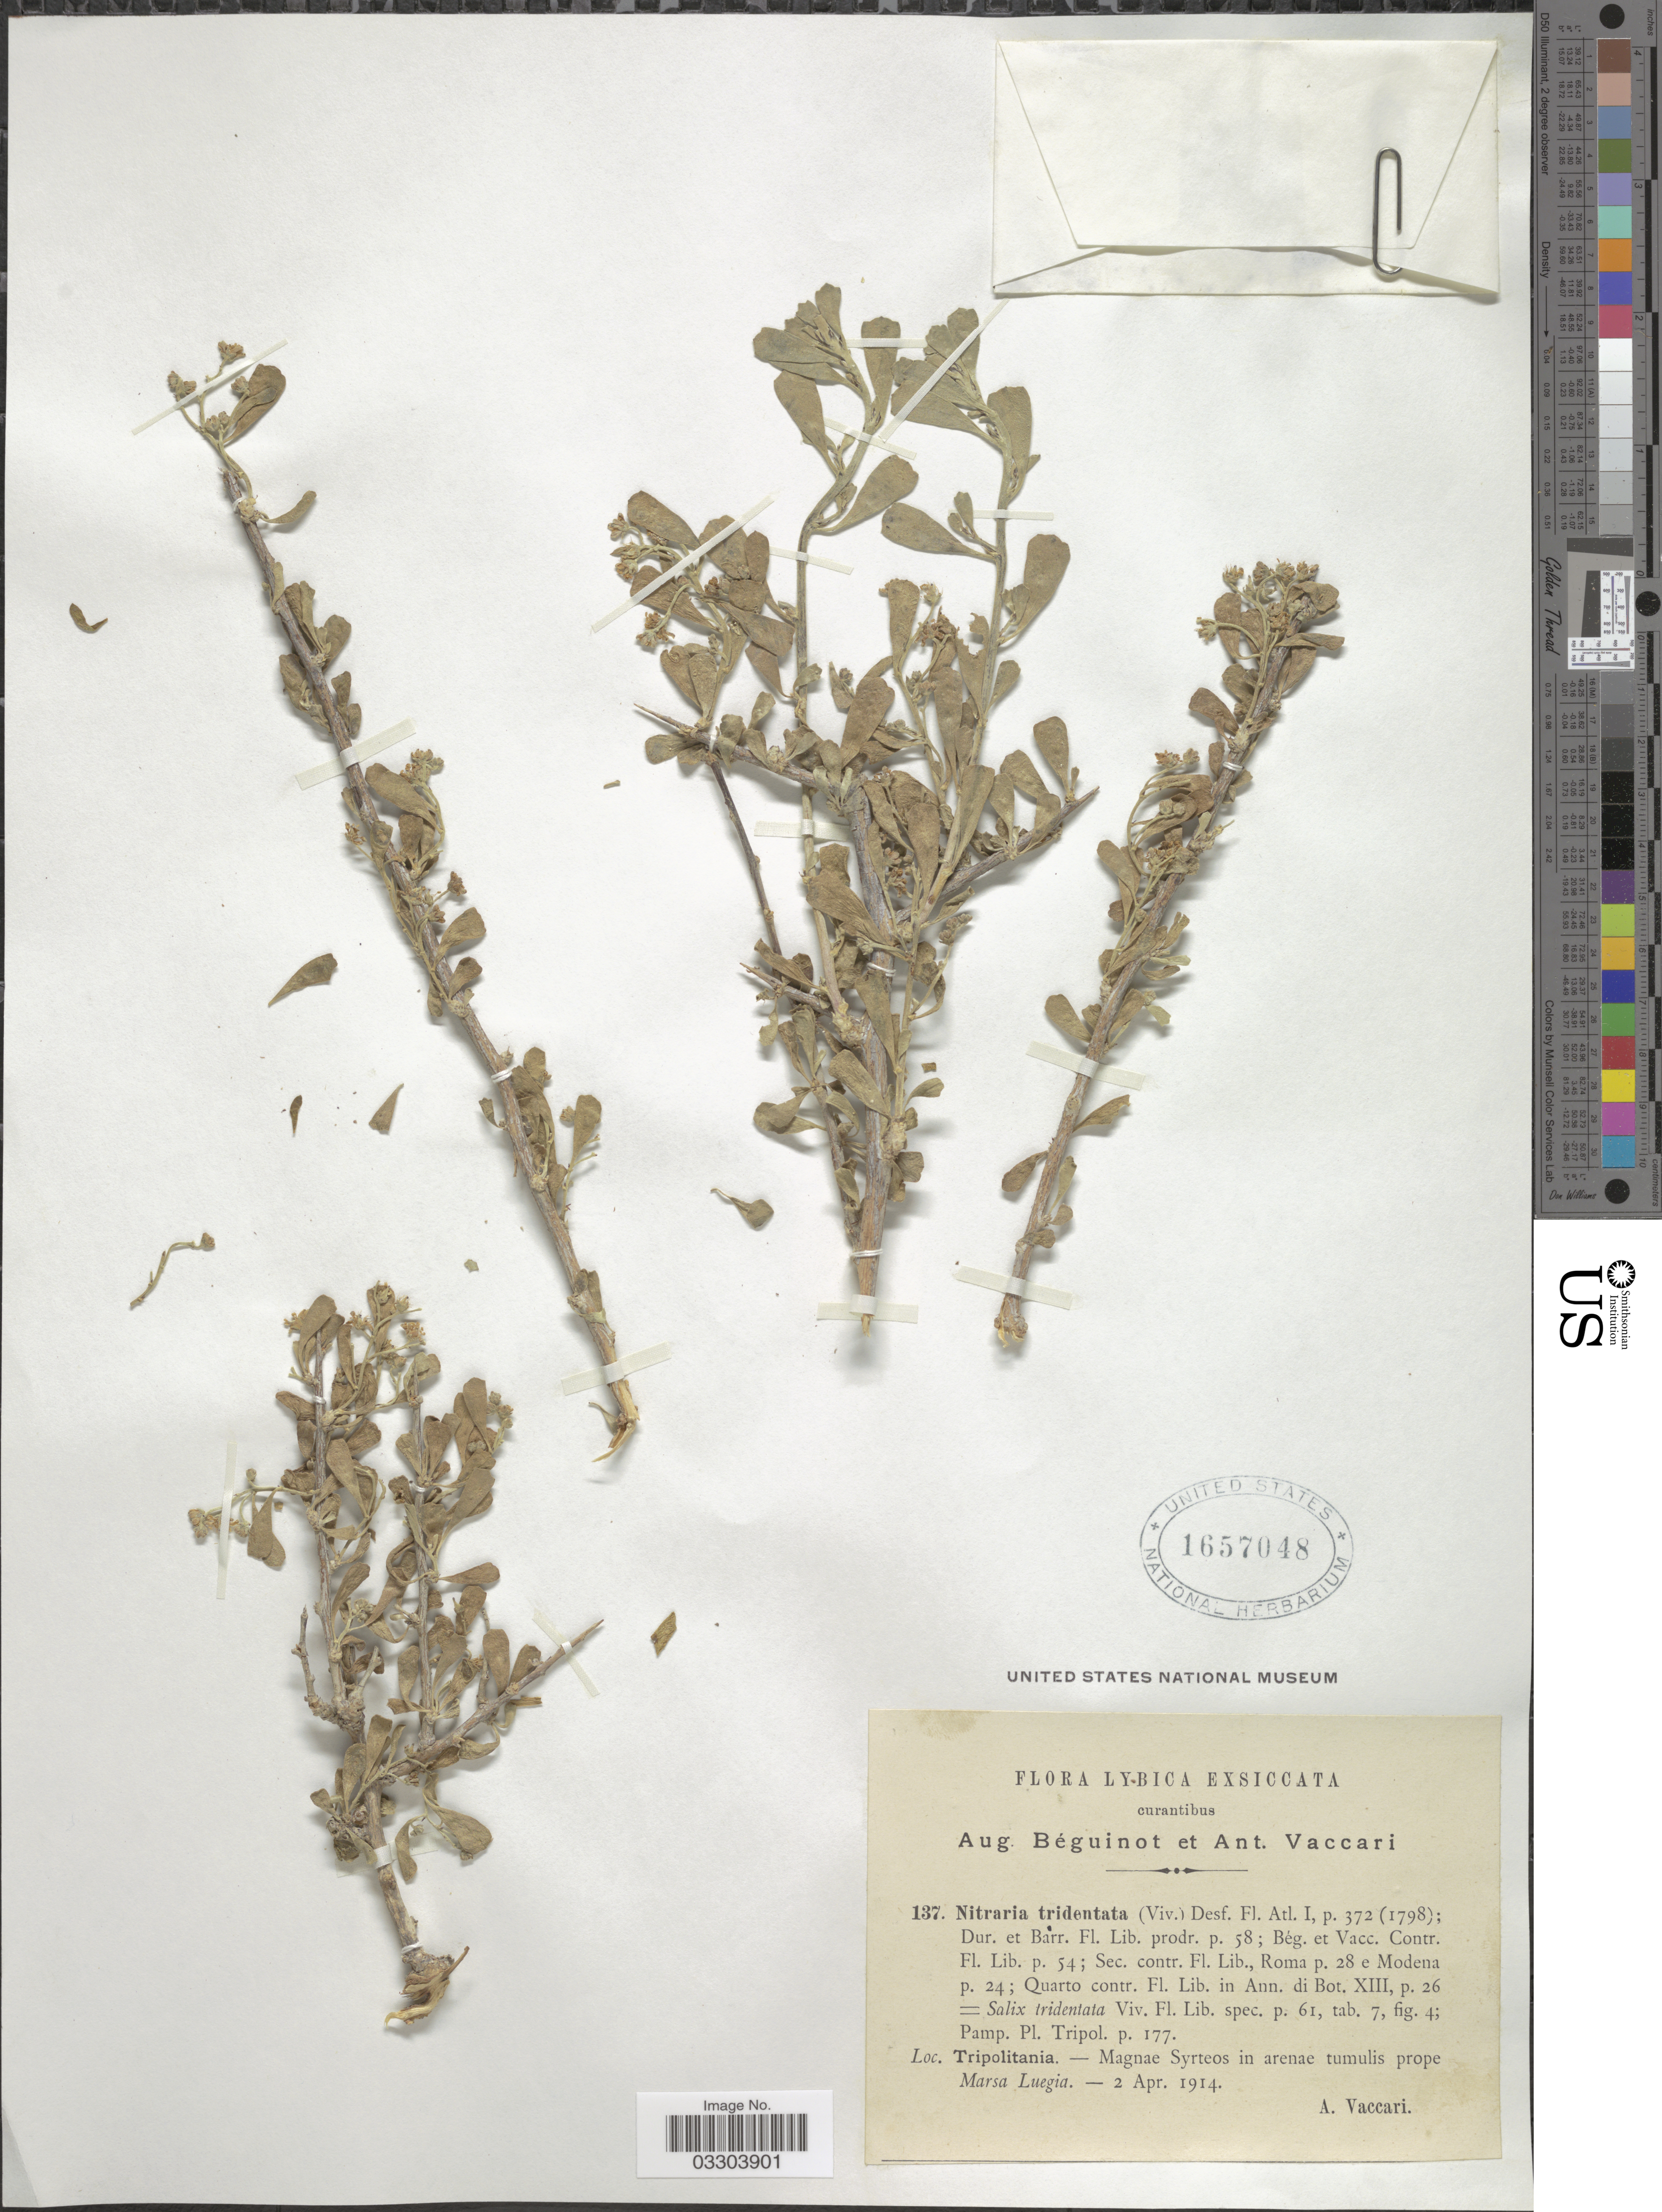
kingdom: Plantae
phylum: Tracheophyta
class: Magnoliopsida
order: Sapindales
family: Nitrariaceae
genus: Nitraria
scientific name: Nitraria tridentata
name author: Desf.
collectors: A. Vaccari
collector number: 137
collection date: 1914-04-02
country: Libya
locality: Lybica. Tripolitania. - Magnae Syrteos in arenae tumulis prope Marsa Luegia.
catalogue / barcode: US 1657048